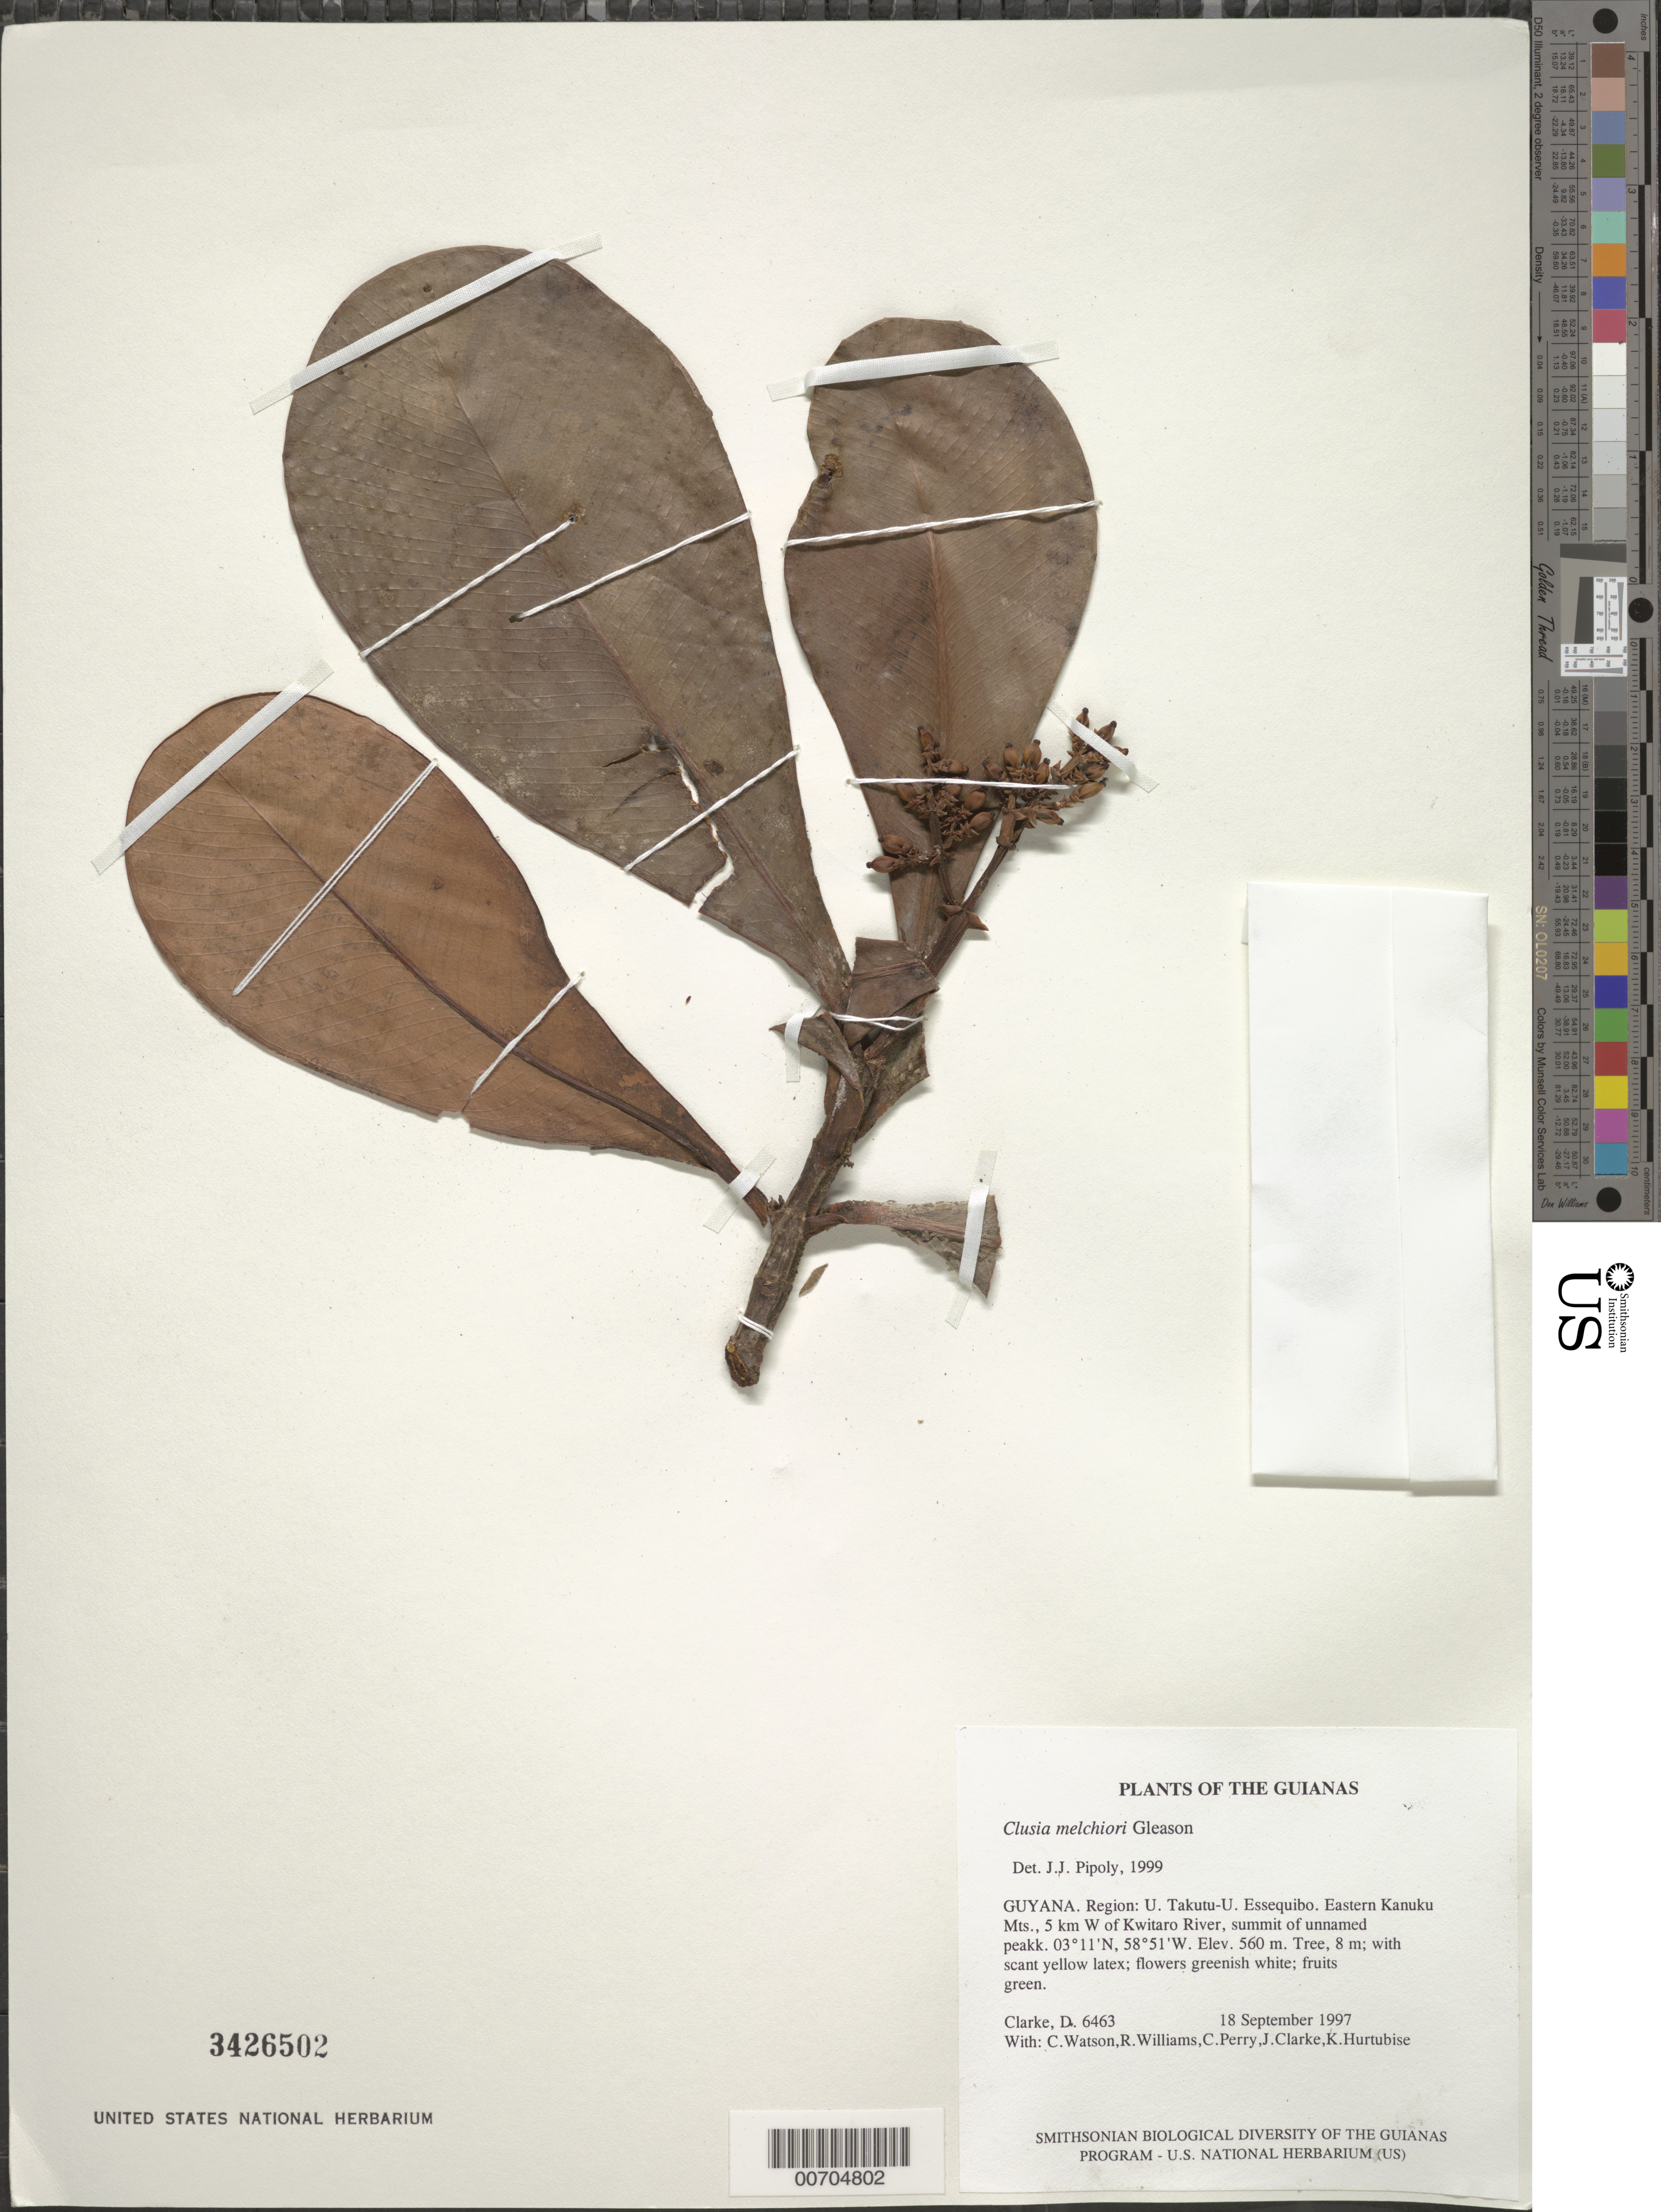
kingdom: Plantae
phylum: Tracheophyta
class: Magnoliopsida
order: Malpighiales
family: Clusiaceae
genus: Clusia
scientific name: Clusia melchiori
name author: Gleason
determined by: Pipoly, J. J., III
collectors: H. D. Clarke, C. Watson, R. Williams, C. Perry, J. Clarke & K. Hurtubise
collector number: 6463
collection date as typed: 18 September 1997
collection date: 1997-09-18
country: Guyana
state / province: U. Takutu-U. Essequibo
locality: Eastern Kanuku Mts., 5 km W of Kwitaro River, summit of unnamed peak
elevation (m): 560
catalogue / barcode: US 3426502